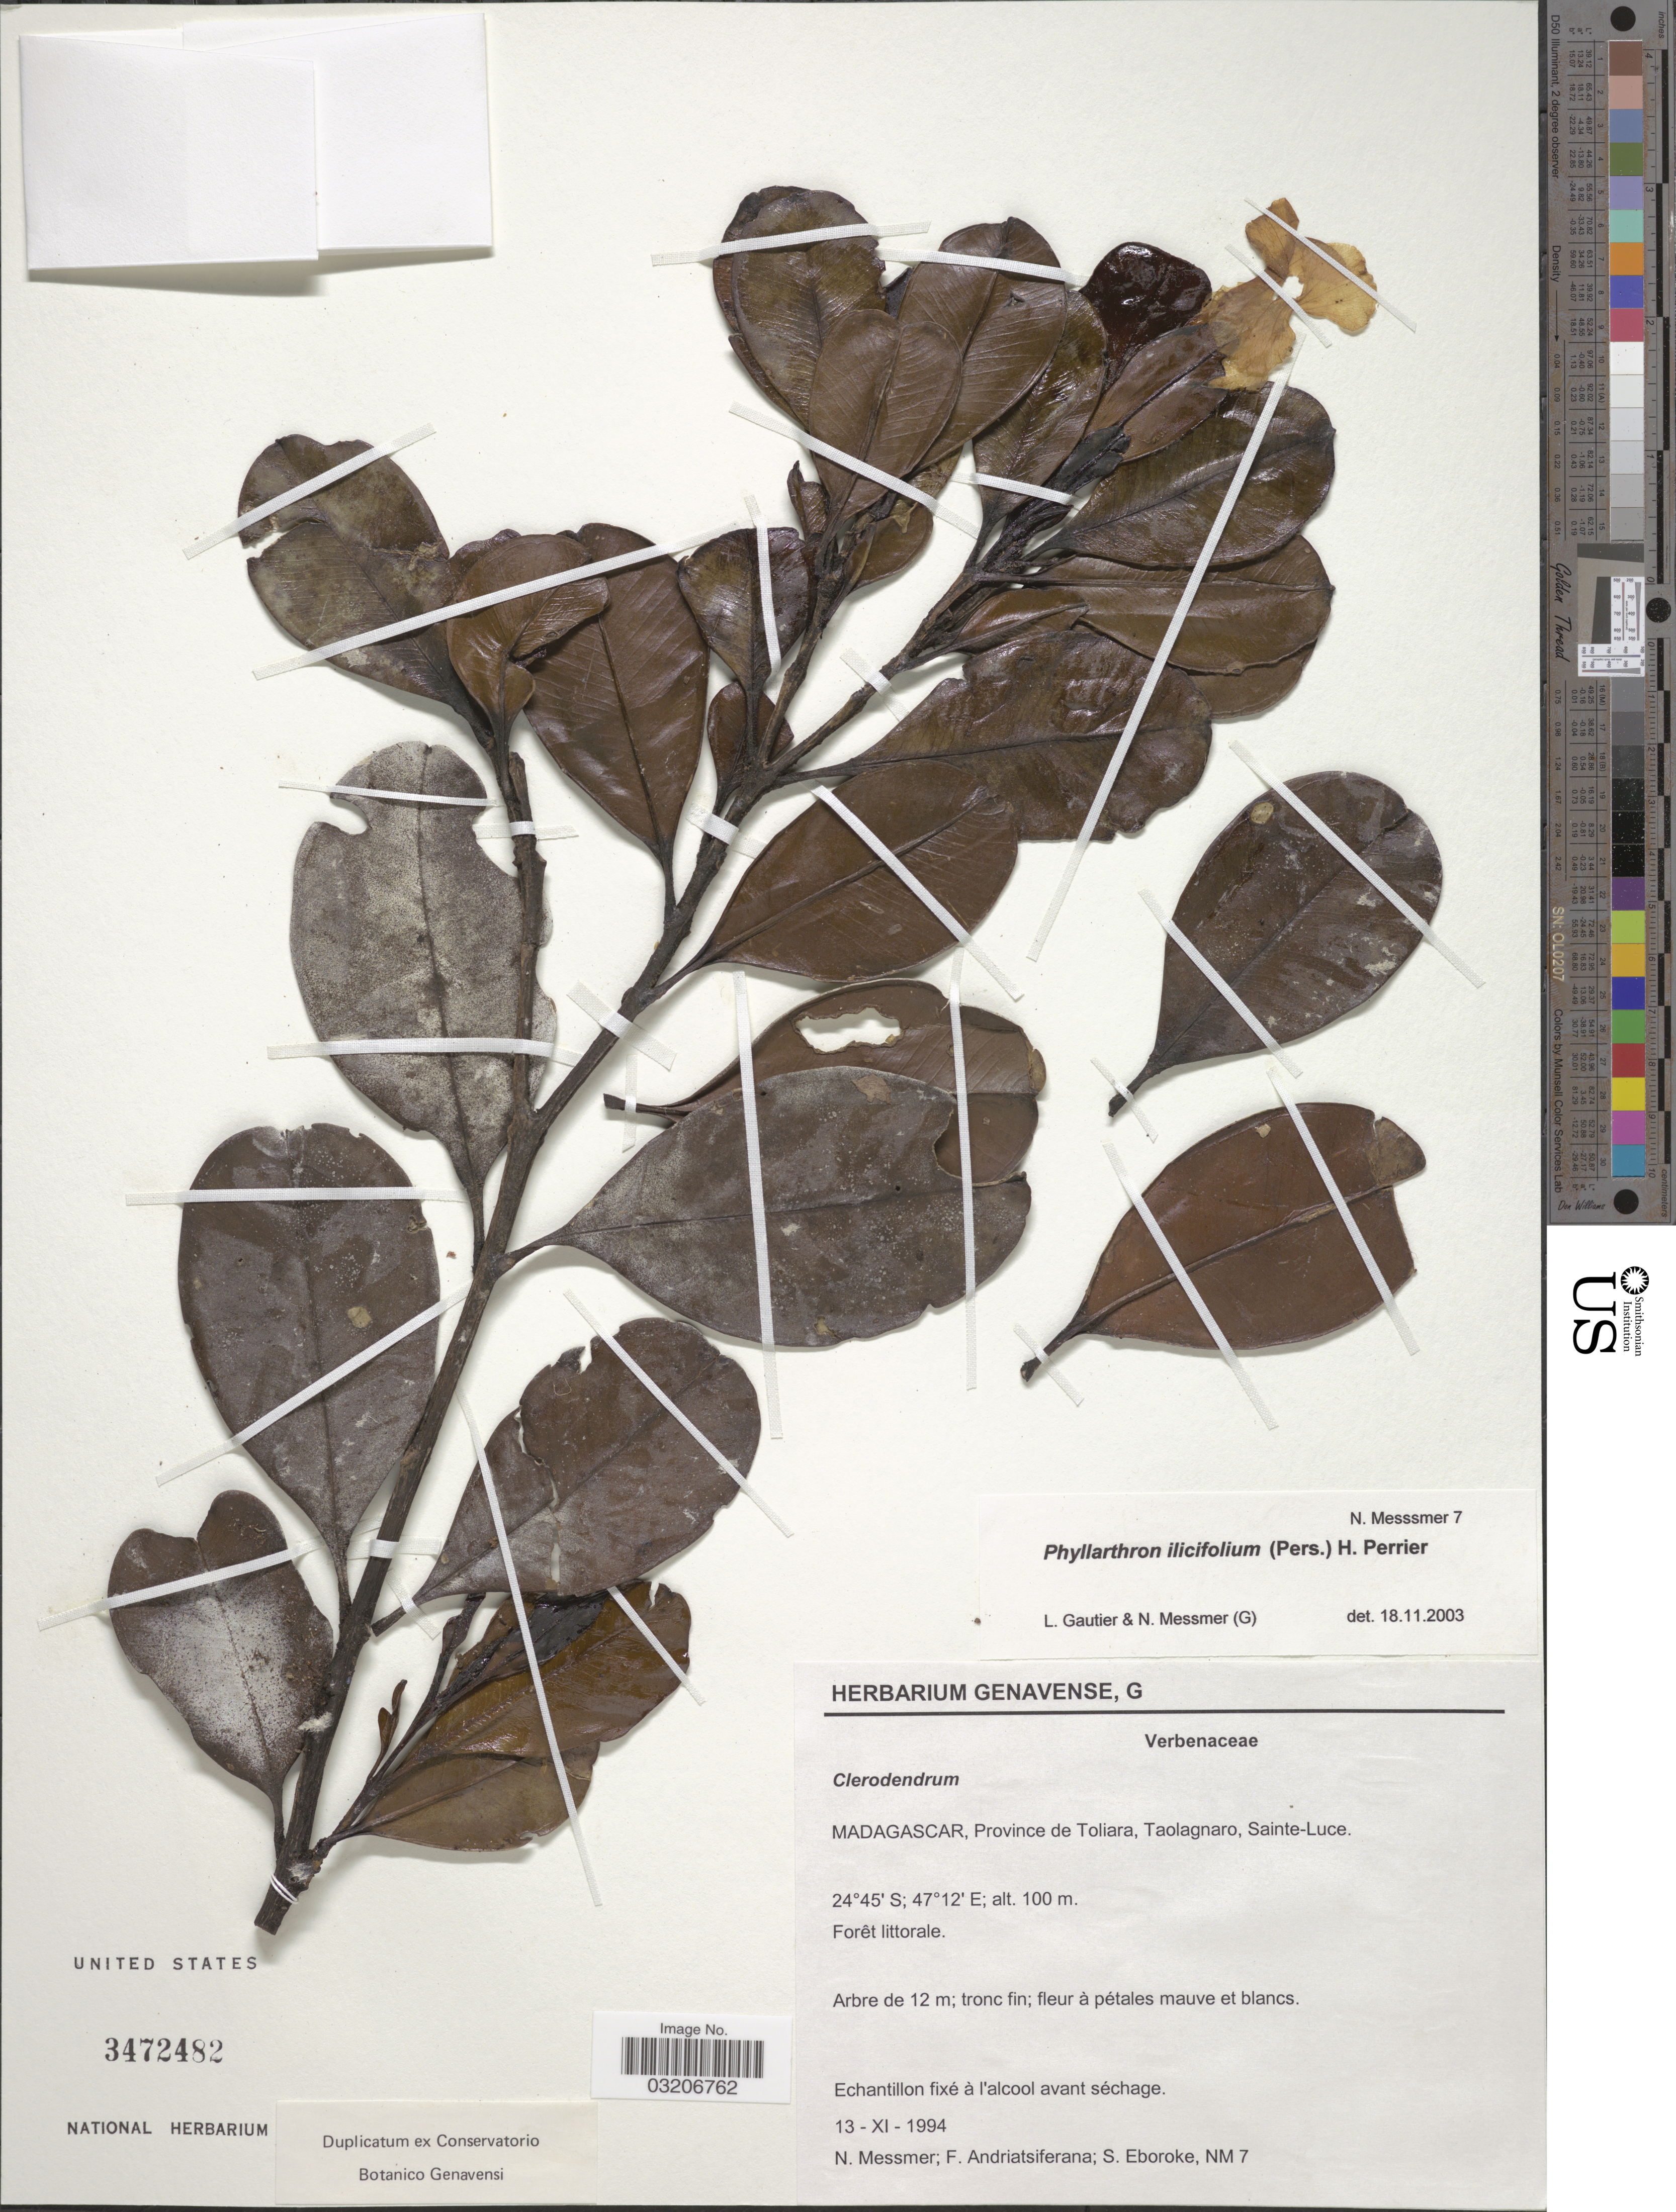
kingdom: Plantae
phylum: Tracheophyta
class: Magnoliopsida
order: Lamiales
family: Bignoniaceae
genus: Phyllarthron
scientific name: Phyllarthron ilicifolium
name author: (Pers.) H. Perrier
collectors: N. Messmer, F. Andriatsiferana & S. Eboroke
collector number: NM7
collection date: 1994-11-13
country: Madagascar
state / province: Anosy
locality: Taolagnaro, Sainte-Luce.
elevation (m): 100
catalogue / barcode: US 3472482